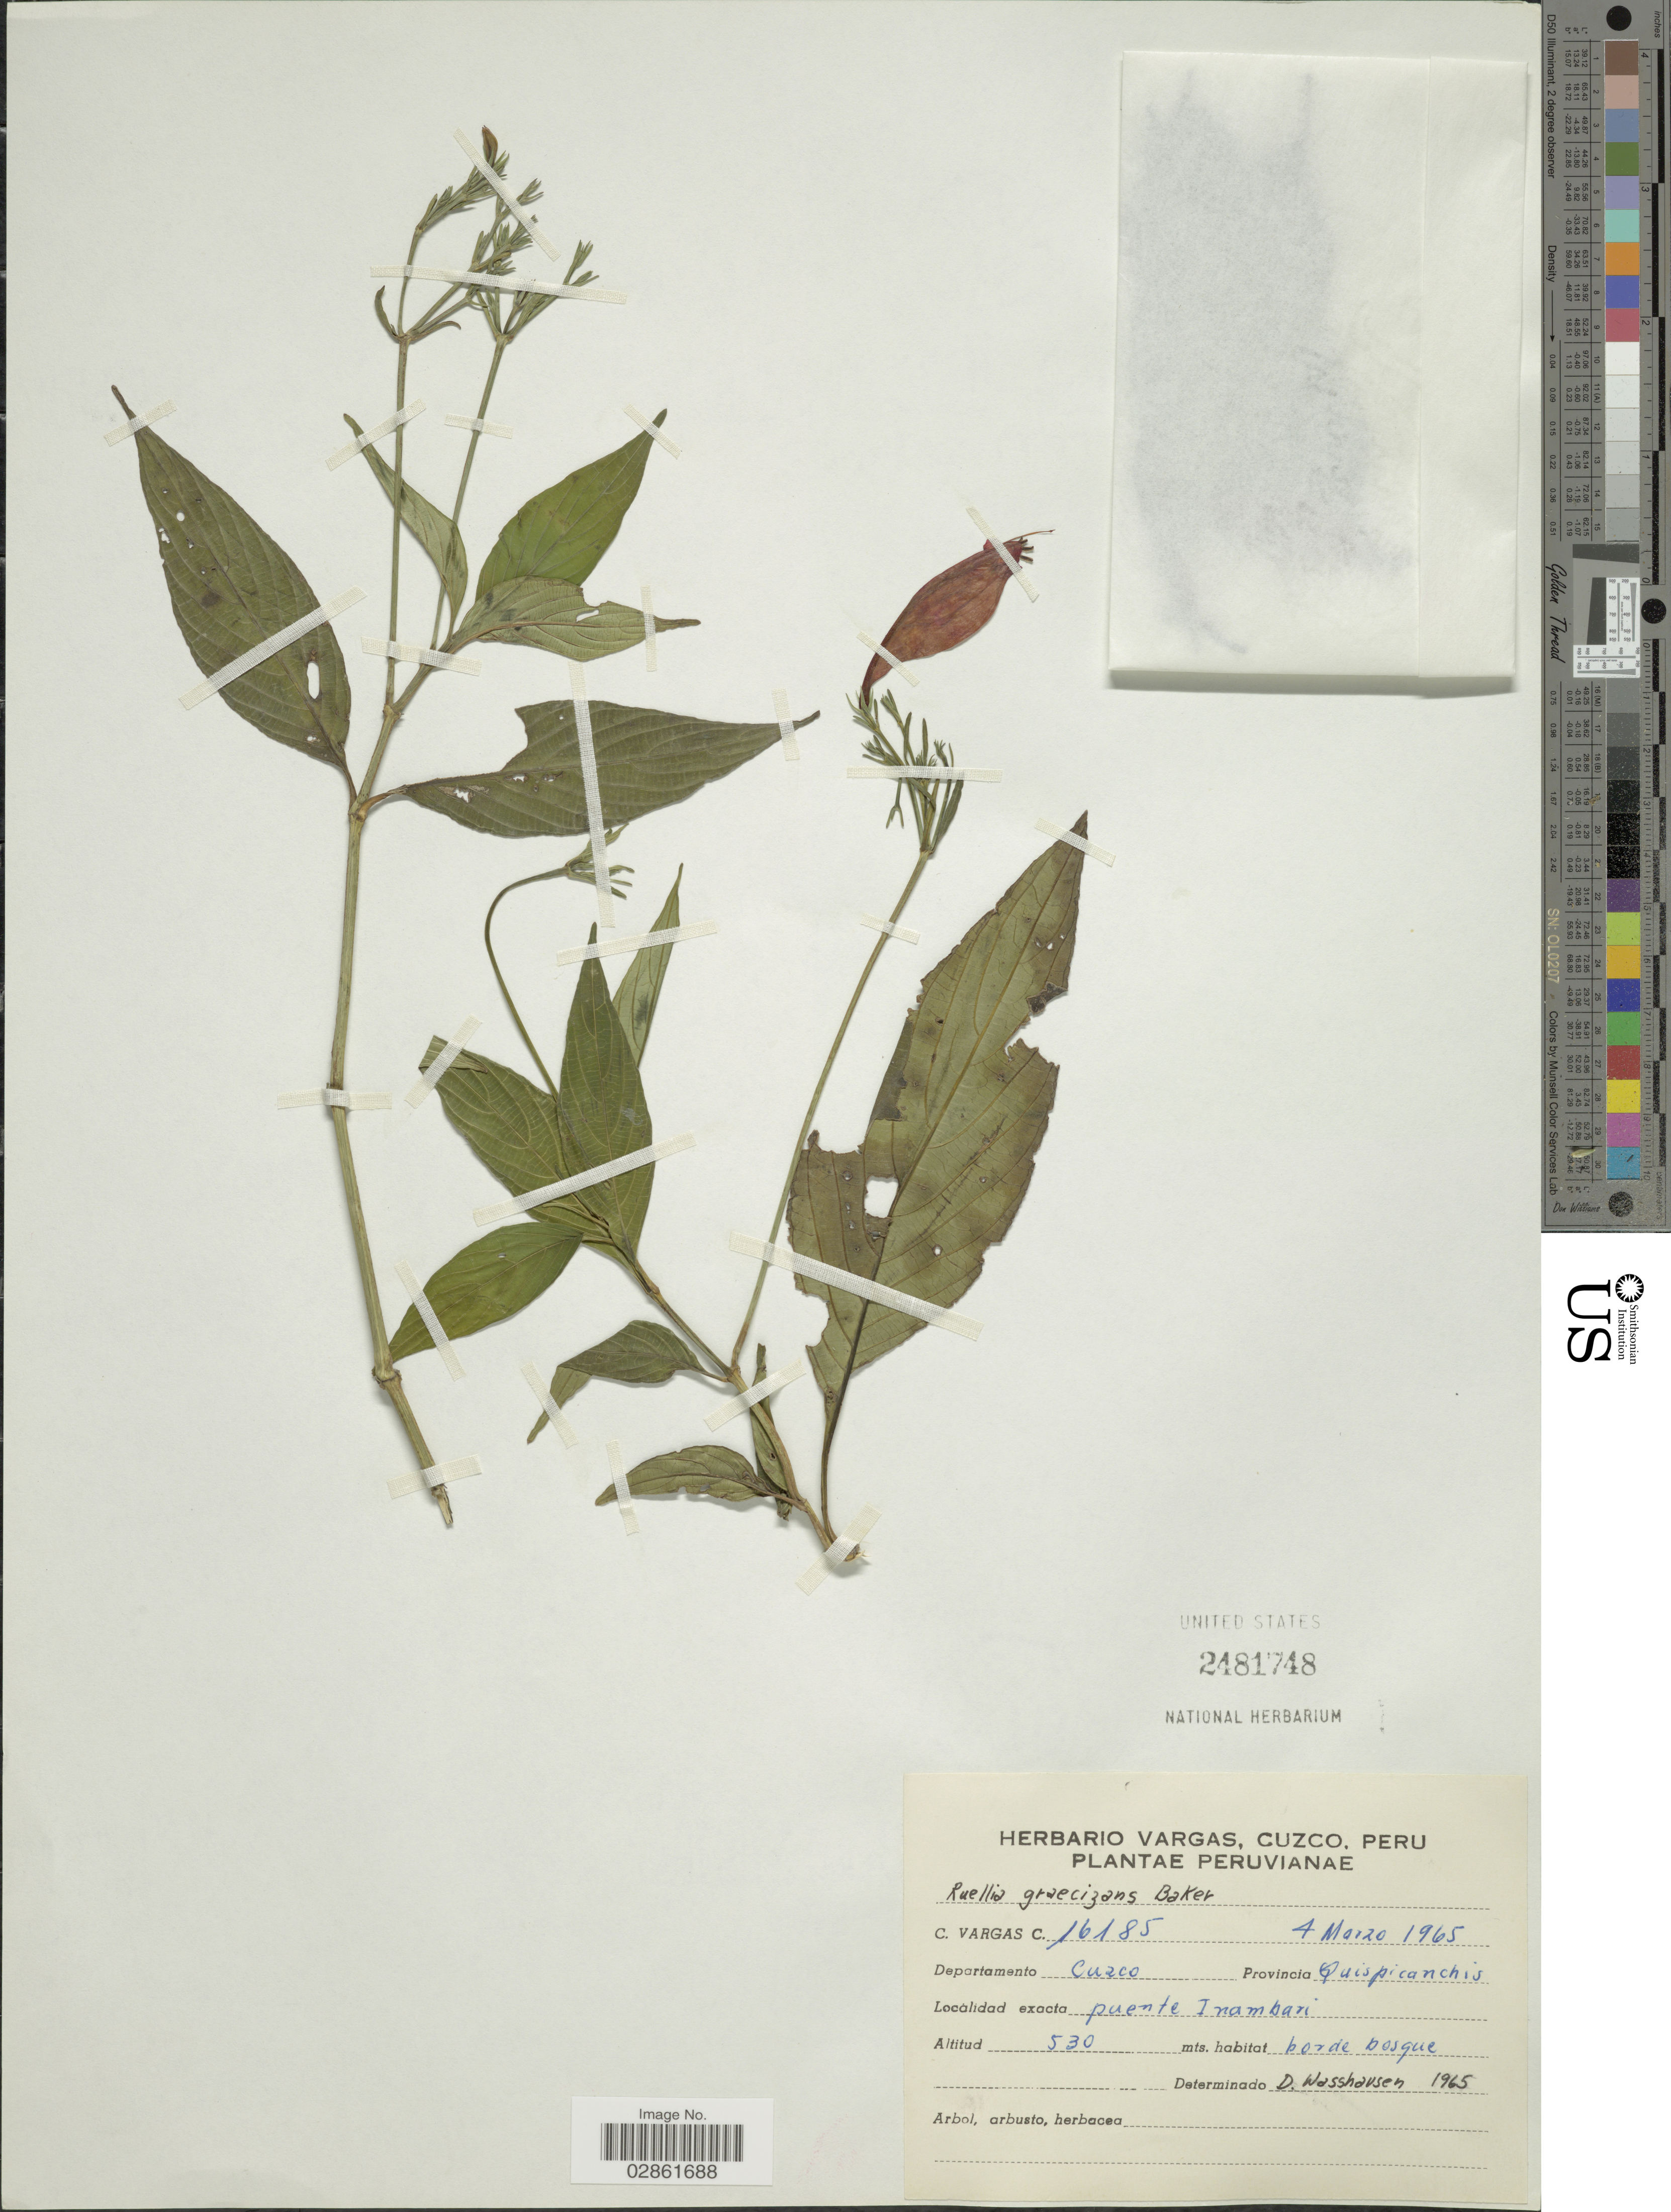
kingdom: Plantae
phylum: Tracheophyta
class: Magnoliopsida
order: Lamiales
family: Acanthaceae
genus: Ruellia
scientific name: Ruellia pearcei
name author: Rusby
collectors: C. Vargas Calderón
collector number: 16185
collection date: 1965-03-04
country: Peru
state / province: Cusco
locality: Departamento Cuzco. Provincia Quispicanchis. Puente Inambari.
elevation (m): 530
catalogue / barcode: US 2481748